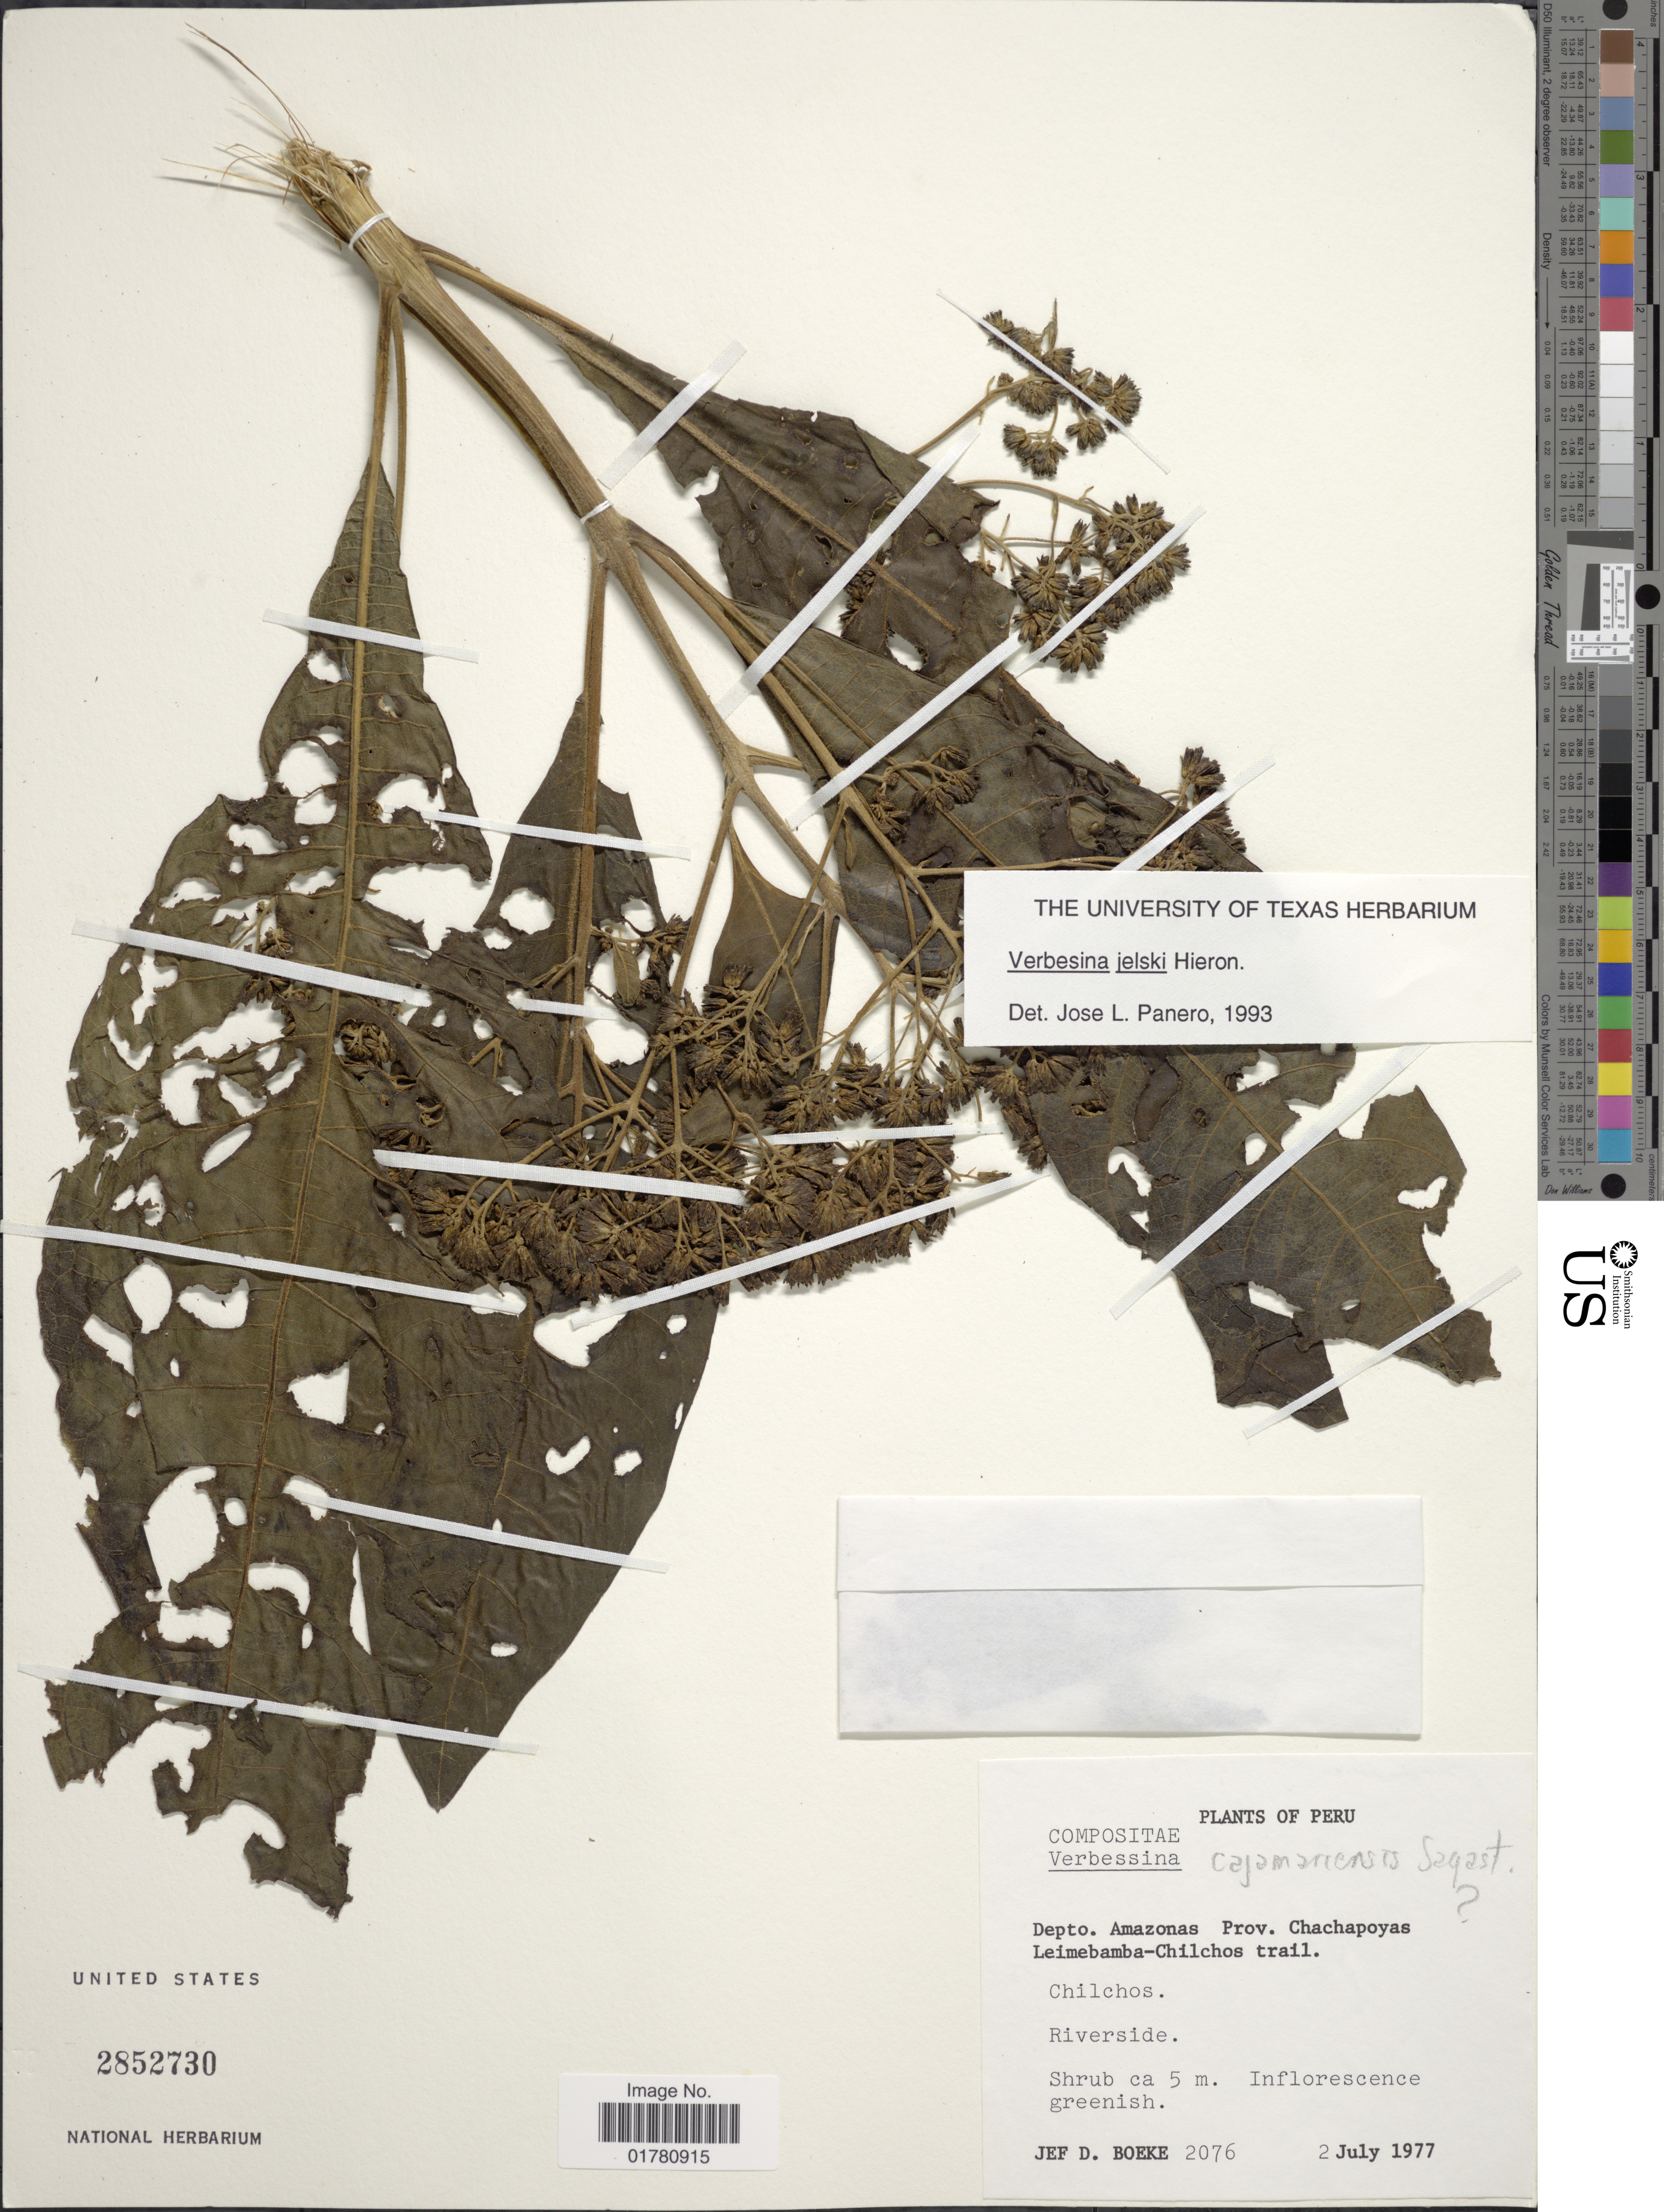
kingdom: Plantae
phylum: Tracheophyta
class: Magnoliopsida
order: Asterales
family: Asteraceae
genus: Verbesina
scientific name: Verbesina jelskii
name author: Hieron.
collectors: J. D. Boeke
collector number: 2076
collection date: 1977-07-02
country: Peru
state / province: Amazonas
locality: Depto Amazonas Prov. Chachapoyas Leimebamba-Chilchos trail, Riverside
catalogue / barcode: US 2852730